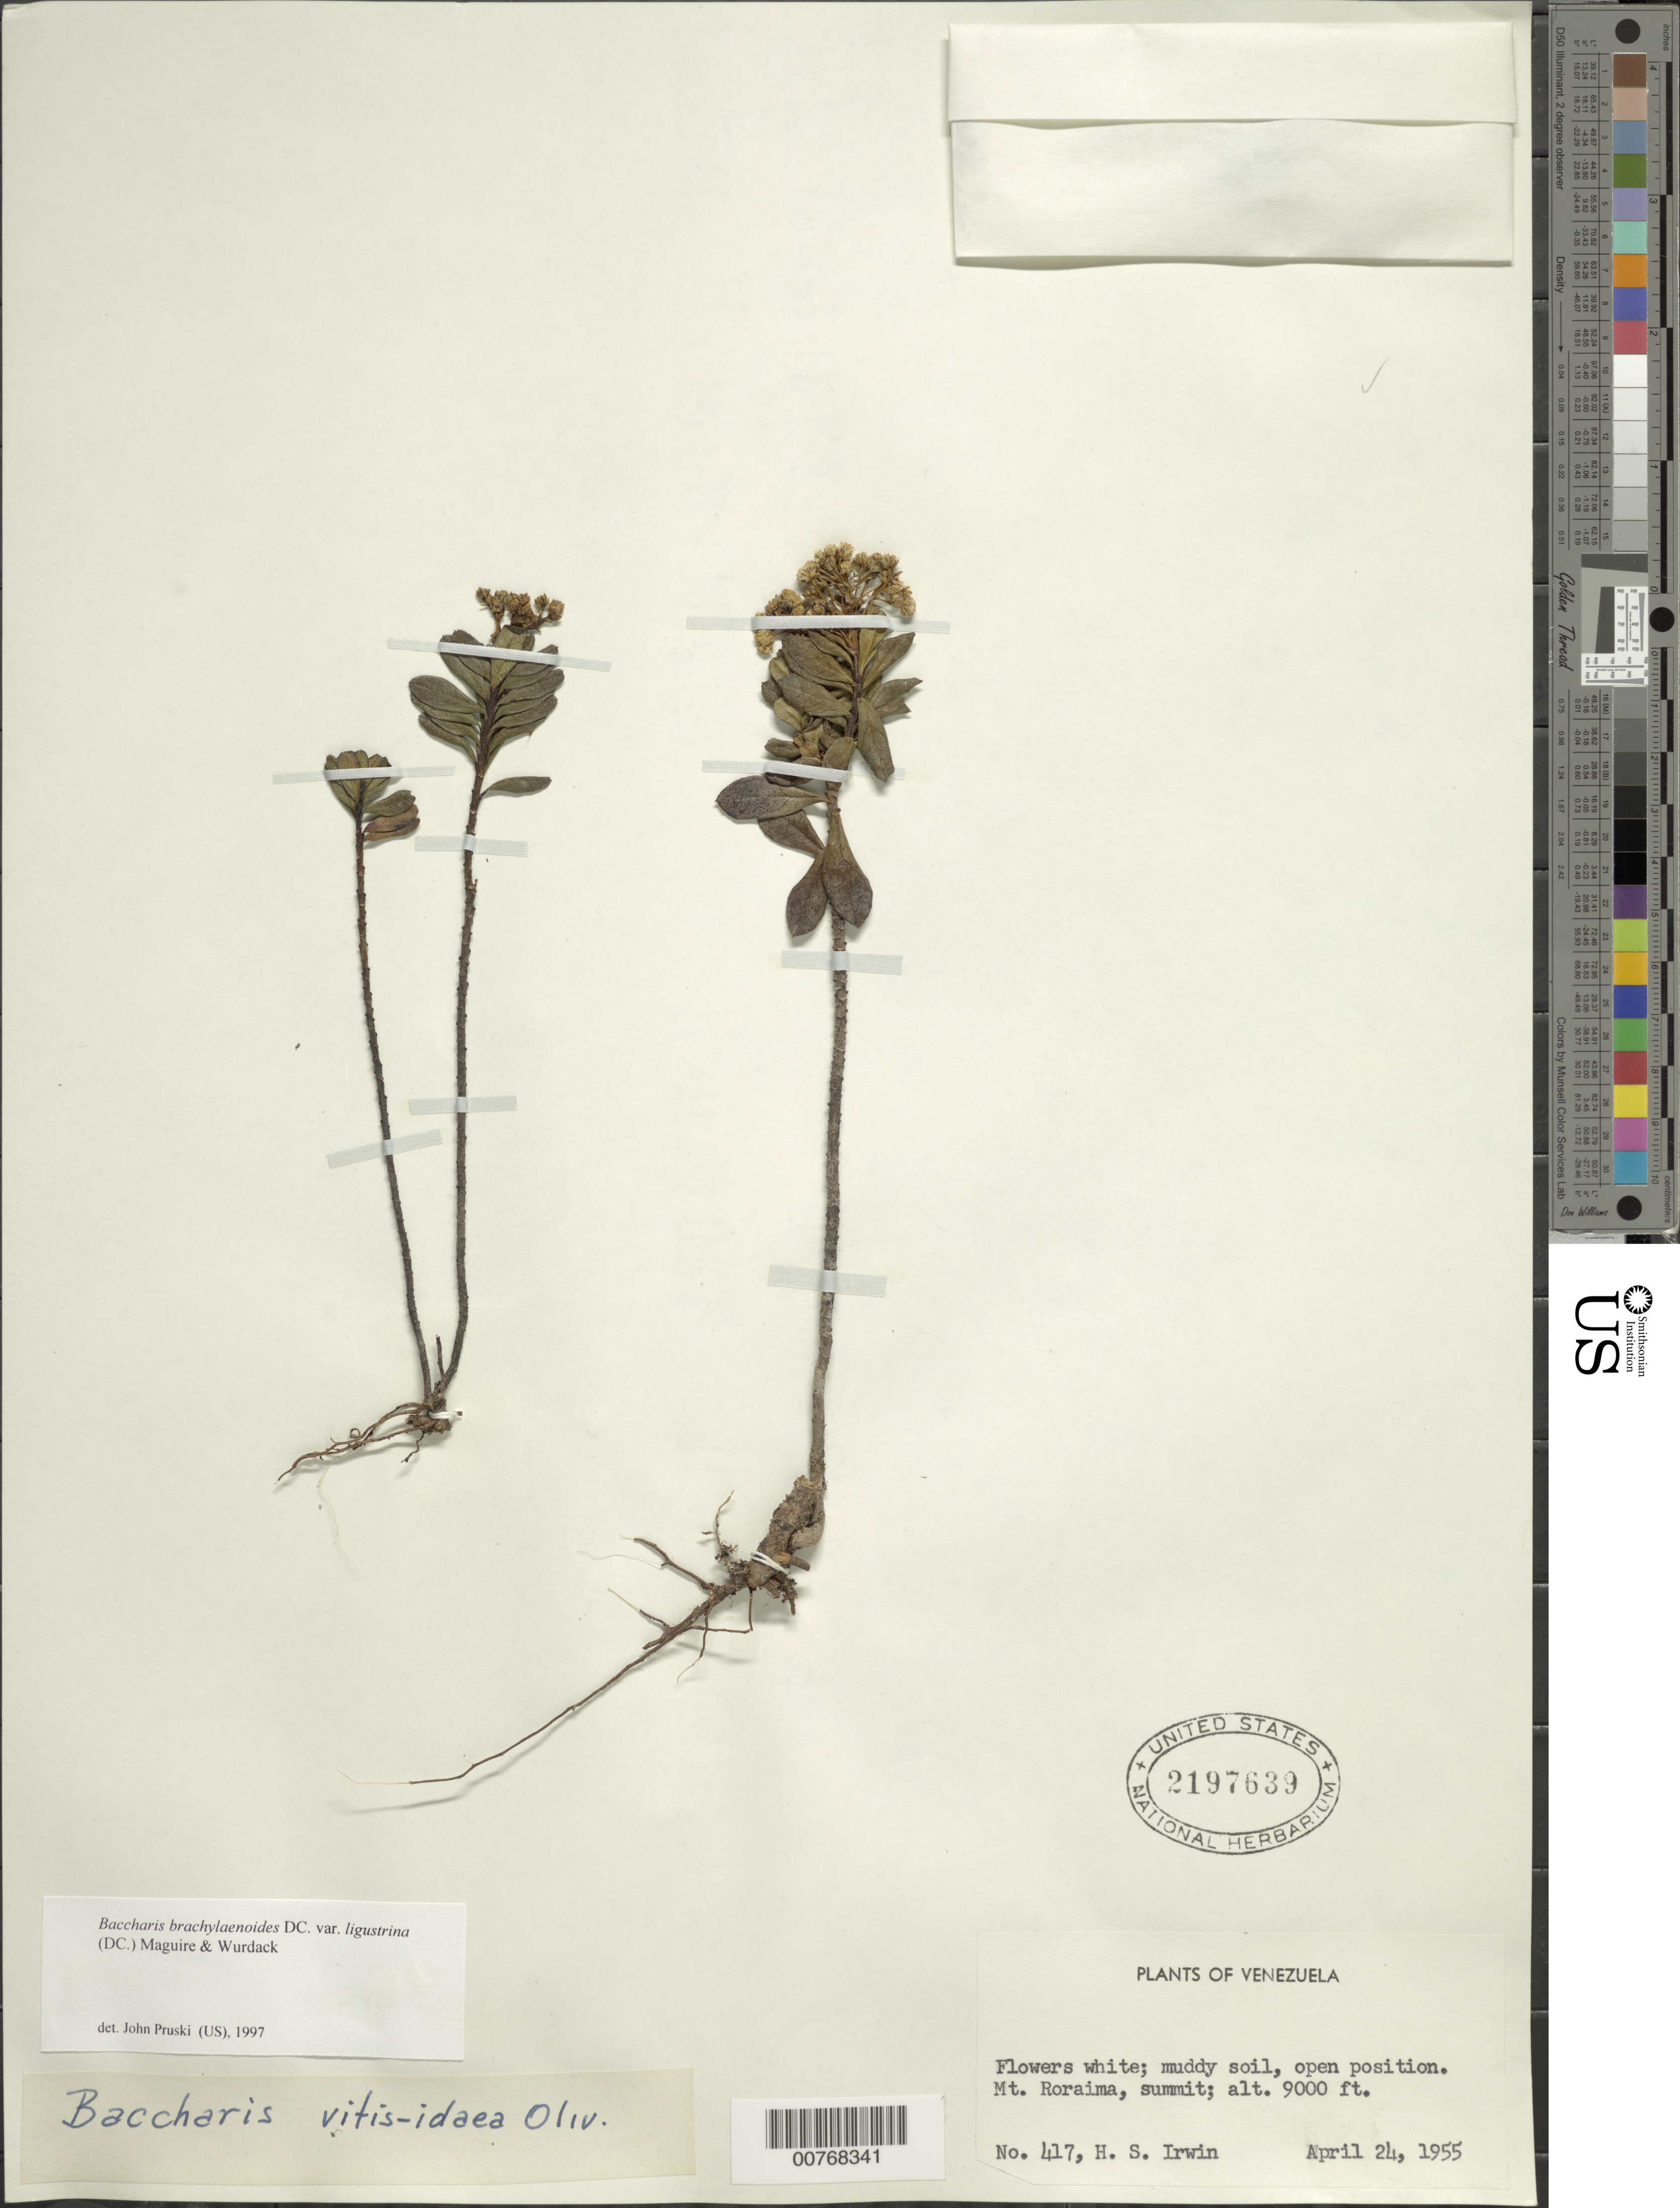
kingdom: Plantae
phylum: Tracheophyta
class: Magnoliopsida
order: Asterales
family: Asteraceae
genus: Baccharis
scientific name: Baccharis brachylaenoides var. ligustrina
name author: (DC.) Maguire & Wurdack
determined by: Pruski, J. F.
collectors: H. Irwin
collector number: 417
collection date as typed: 24-Apr-55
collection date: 1955-04-24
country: Venezuela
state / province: Bolívar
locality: Mt. Roraima, summit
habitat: Muddy soil, open position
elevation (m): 1219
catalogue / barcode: US 2197639